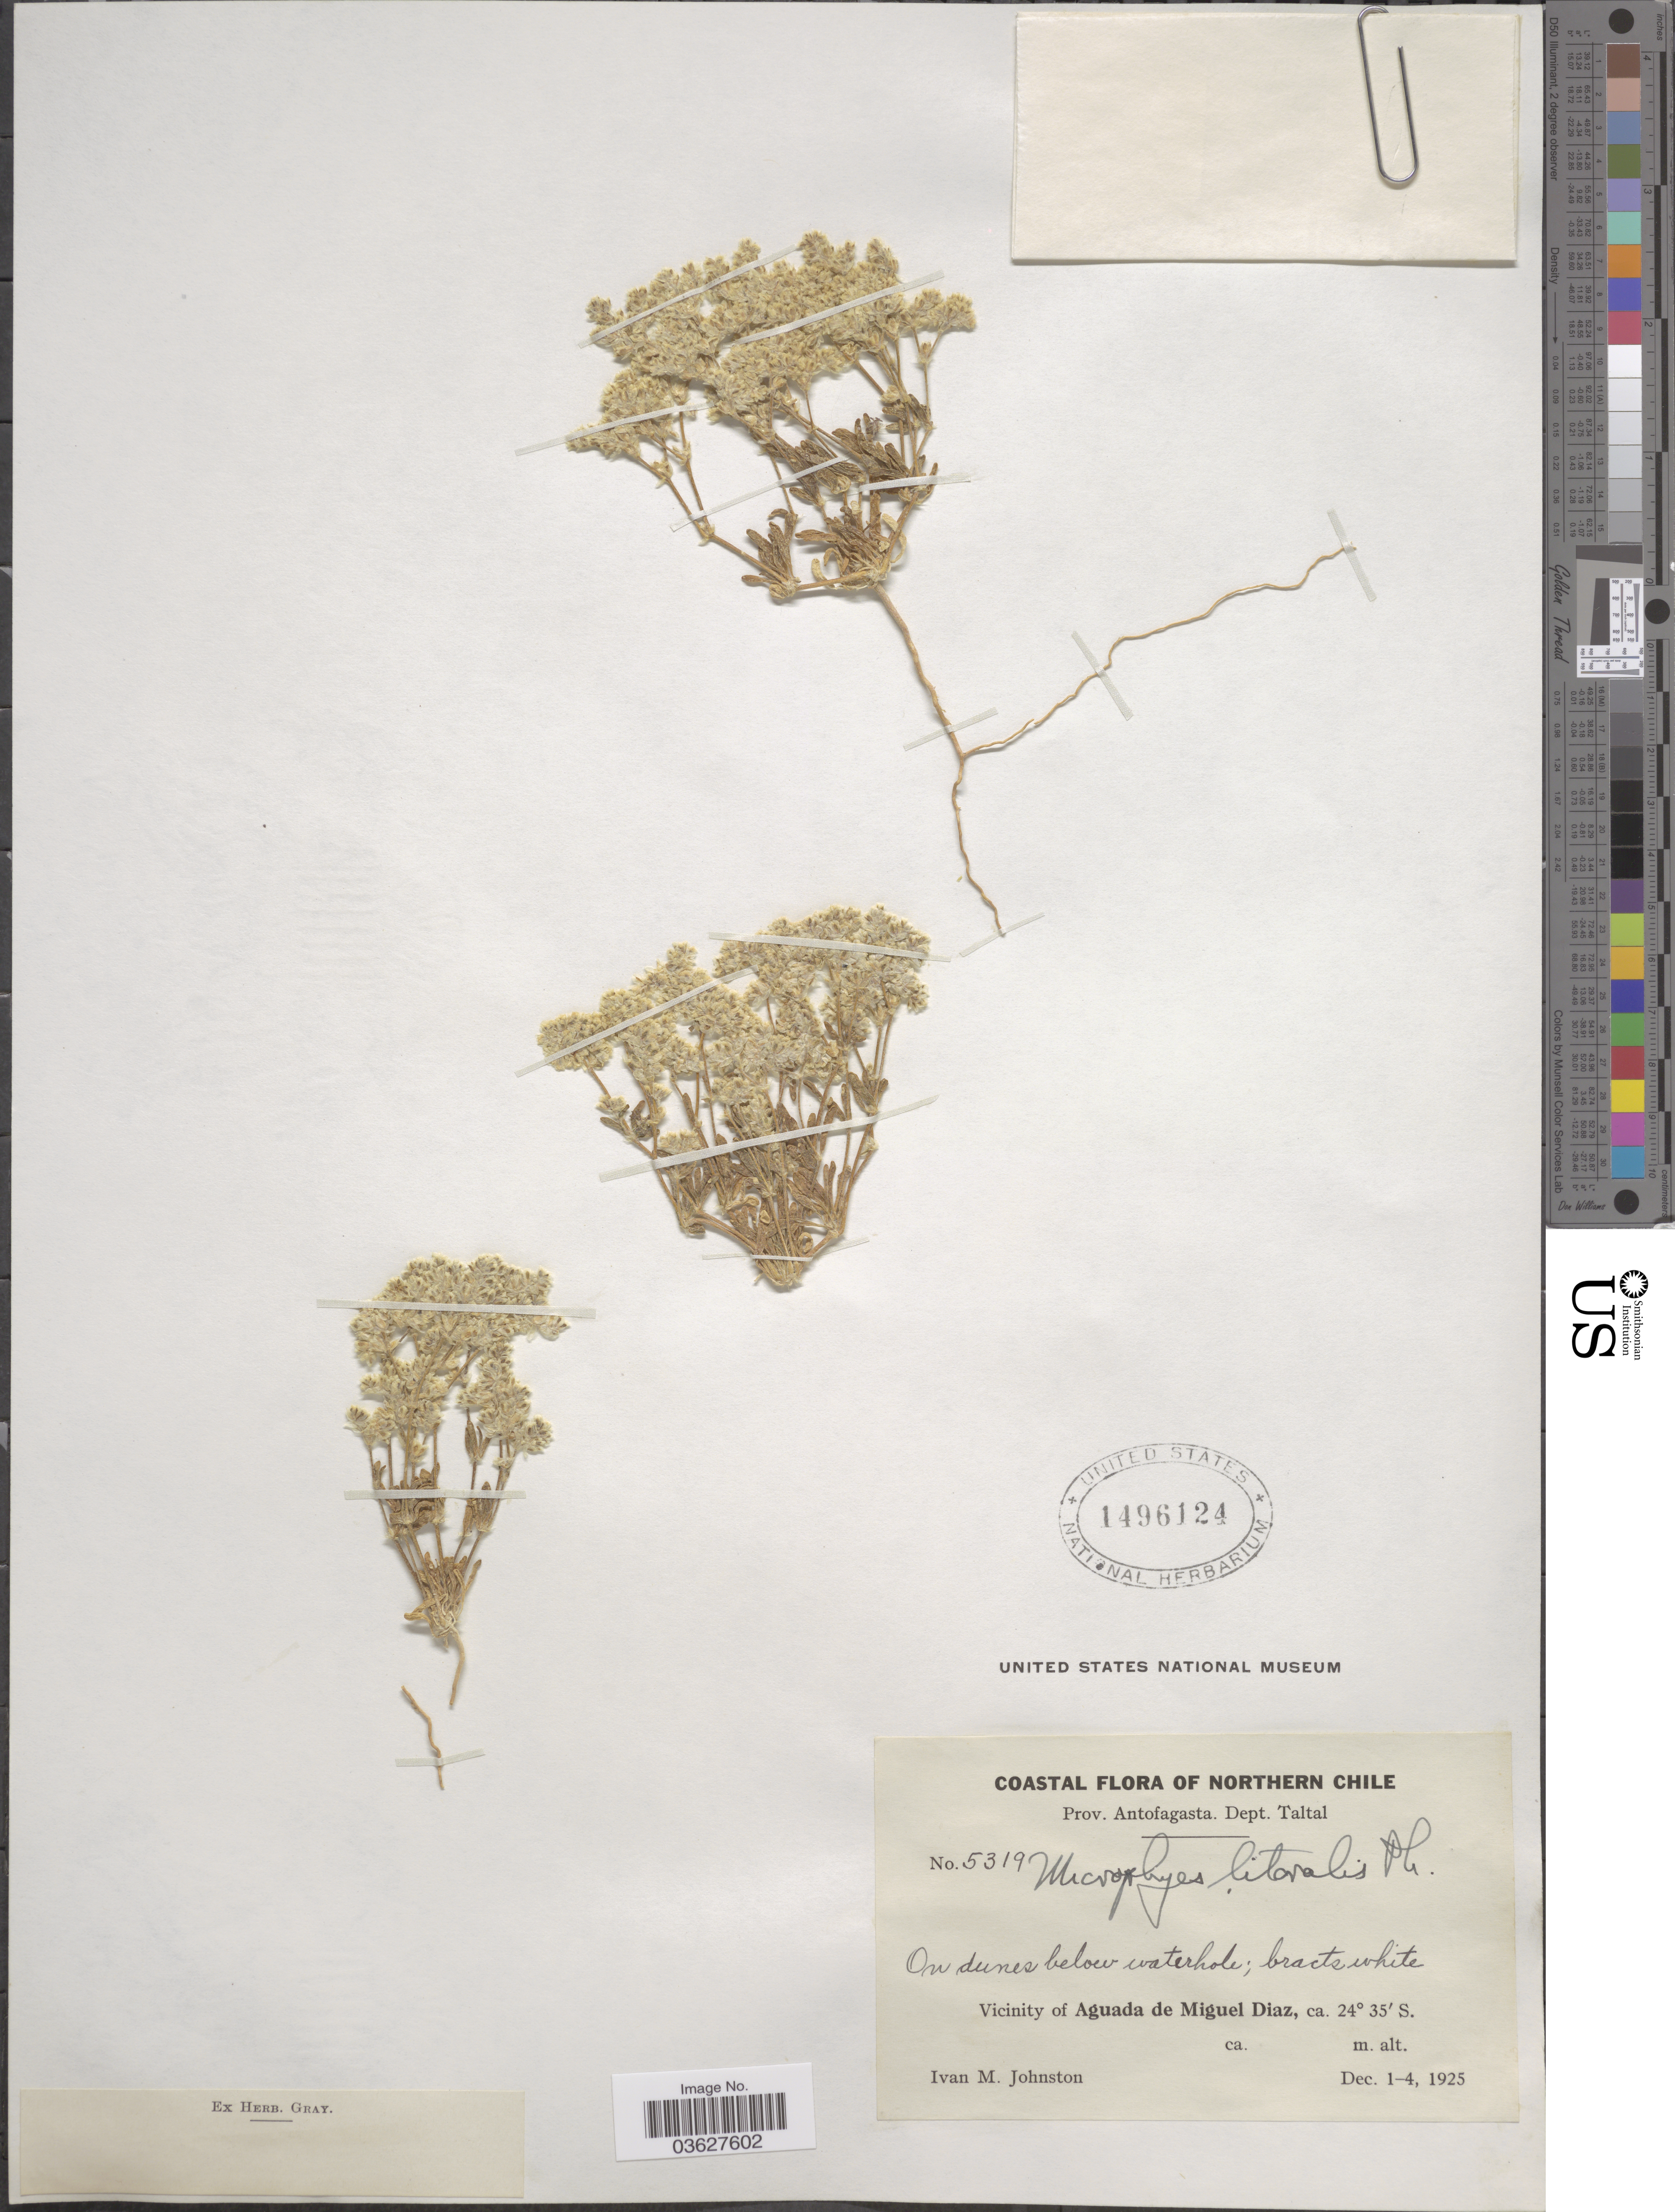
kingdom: Plantae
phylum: Tracheophyta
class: Magnoliopsida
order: Caryophyllales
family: Caryophyllaceae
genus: Microphyes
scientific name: Microphyes litoralis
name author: Phil.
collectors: I.M. Johnston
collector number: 5319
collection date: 1925-12-01/1925-12-04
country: Chile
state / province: Antofagasta (II)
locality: Northern Chile. Dept. Taltal. Vicinity of Aguada de Miguel Diaz.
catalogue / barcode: US 1496124